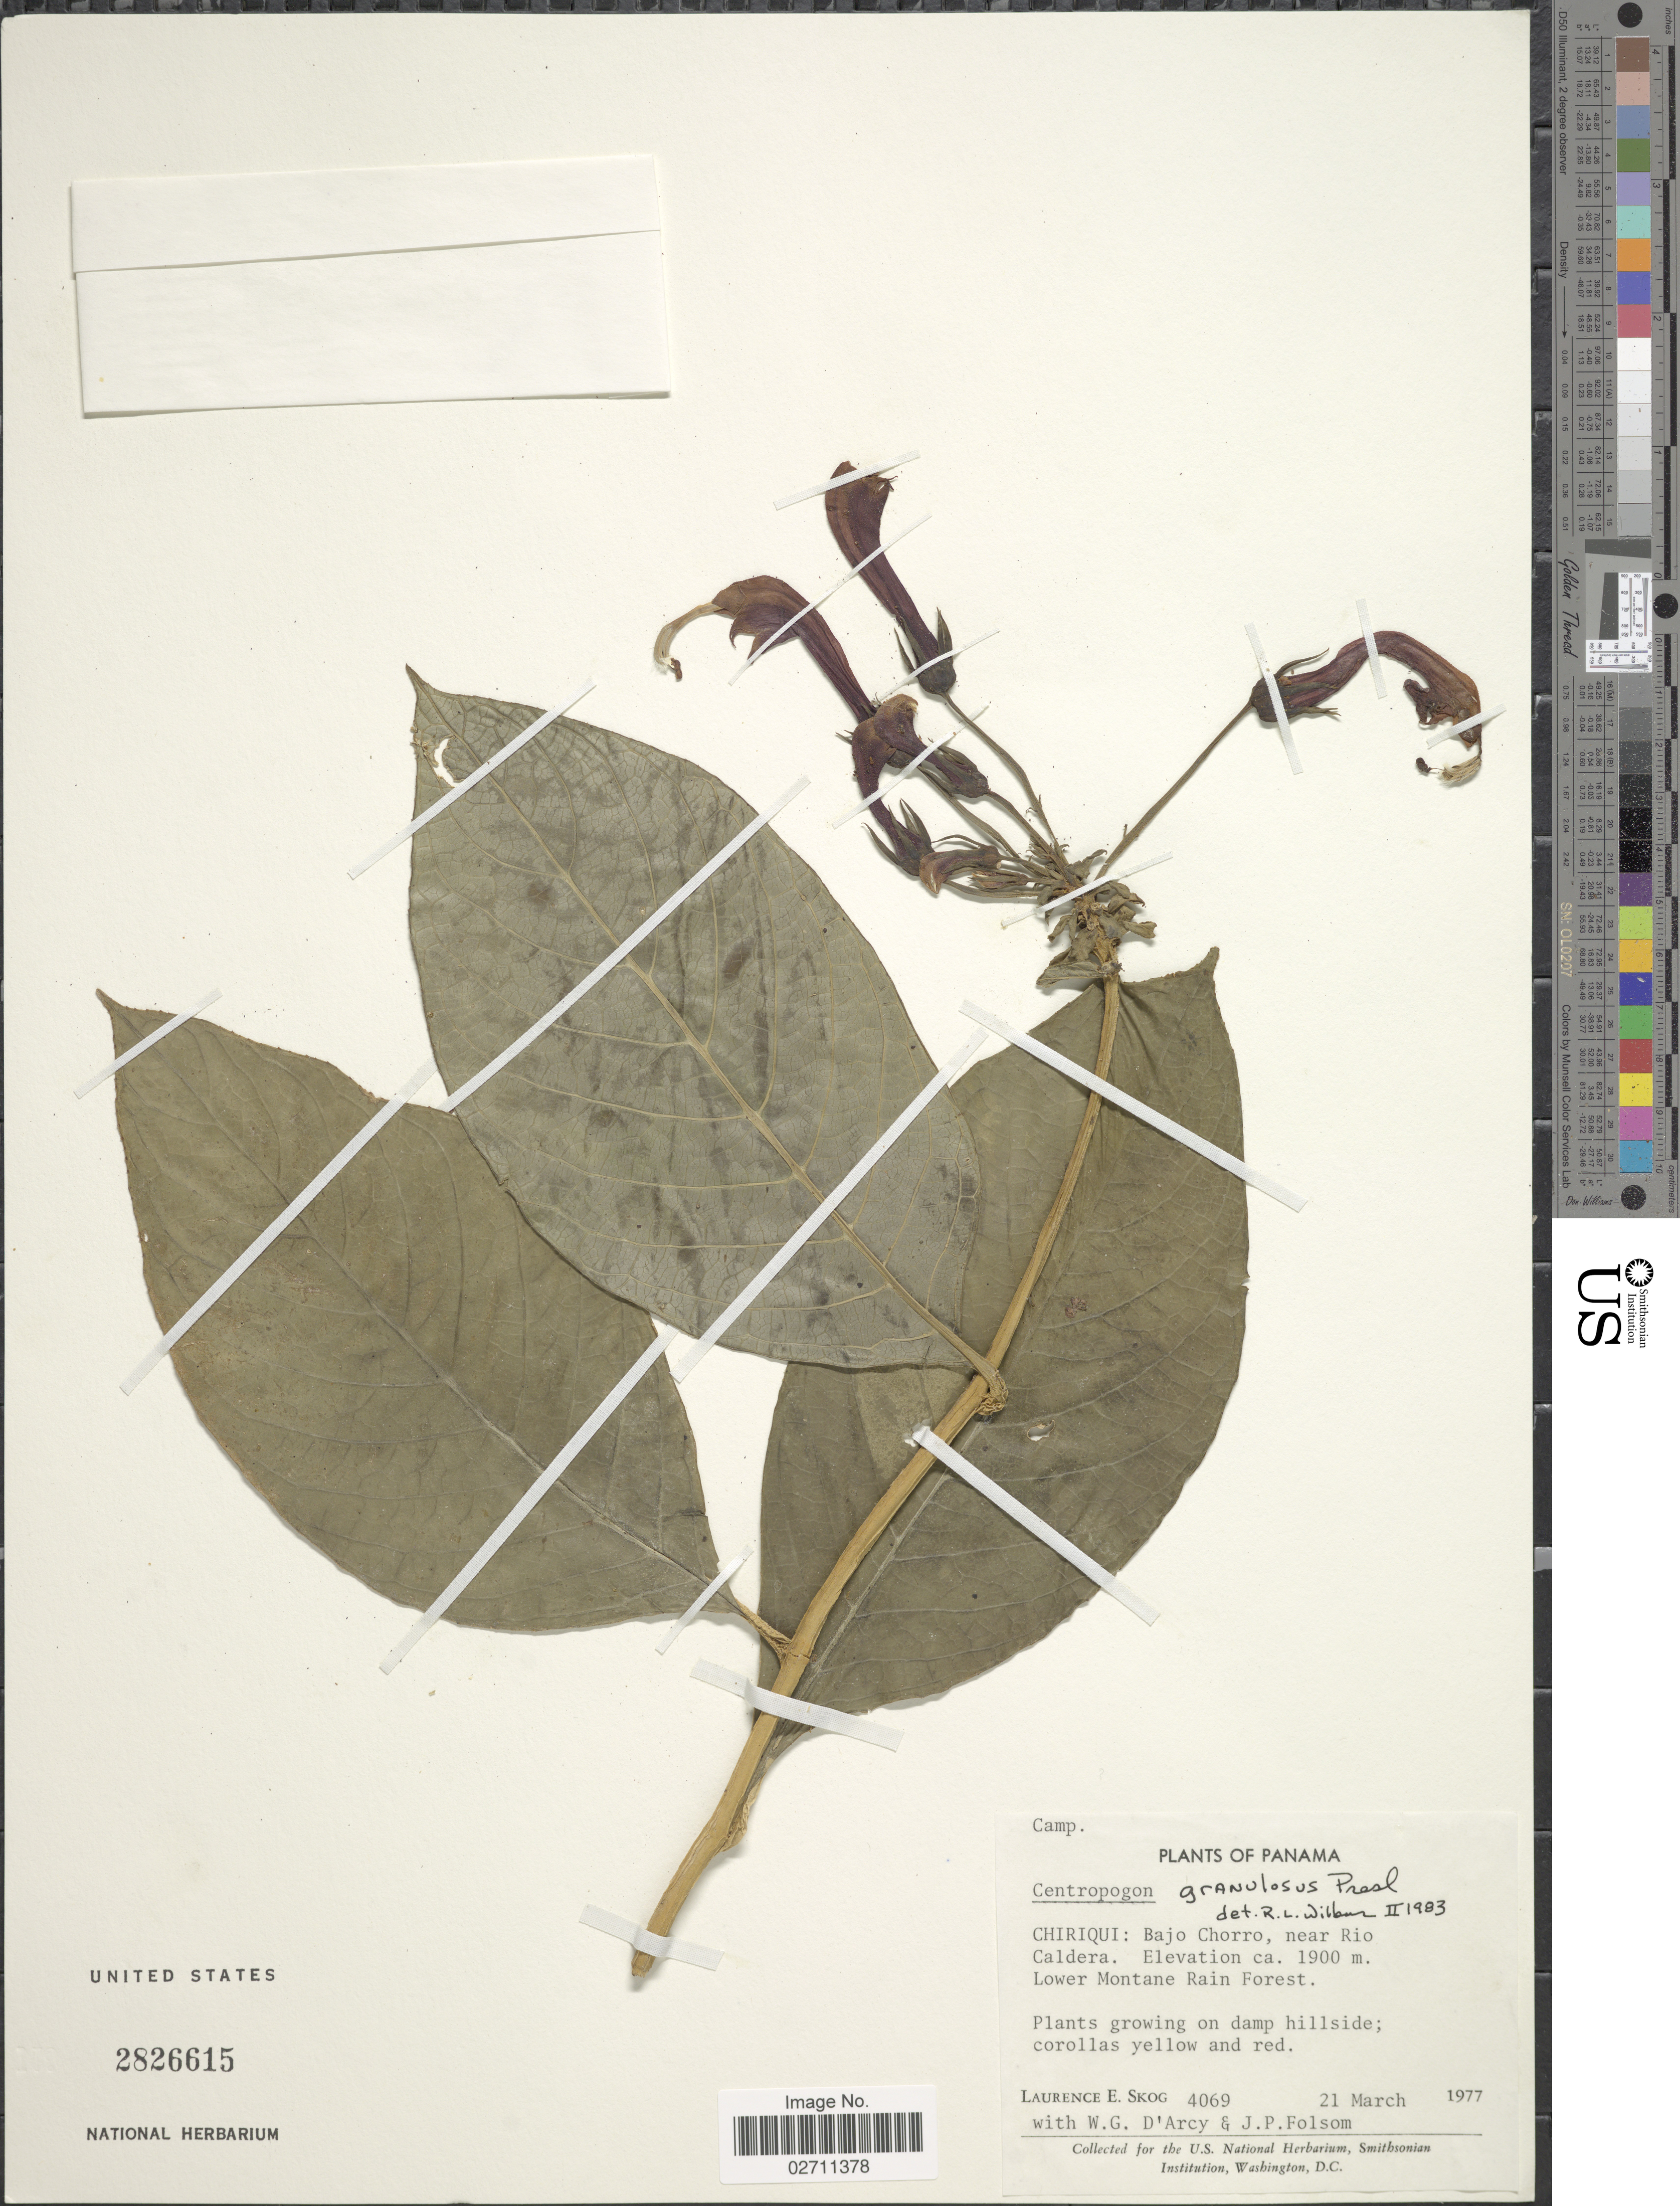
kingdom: Plantae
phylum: Tracheophyta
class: Magnoliopsida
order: Asterales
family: Campanulaceae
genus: Centropogon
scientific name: Centropogon granulosus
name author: C. Presl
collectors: L. E. Skog, W. G. D'Arcy & J. P. Folsom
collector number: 4069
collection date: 1977-03-21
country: Panama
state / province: Chiriqui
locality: Bajo Chorro, near Rio Caldera, on damp hillside.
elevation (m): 1900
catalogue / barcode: US 2826615